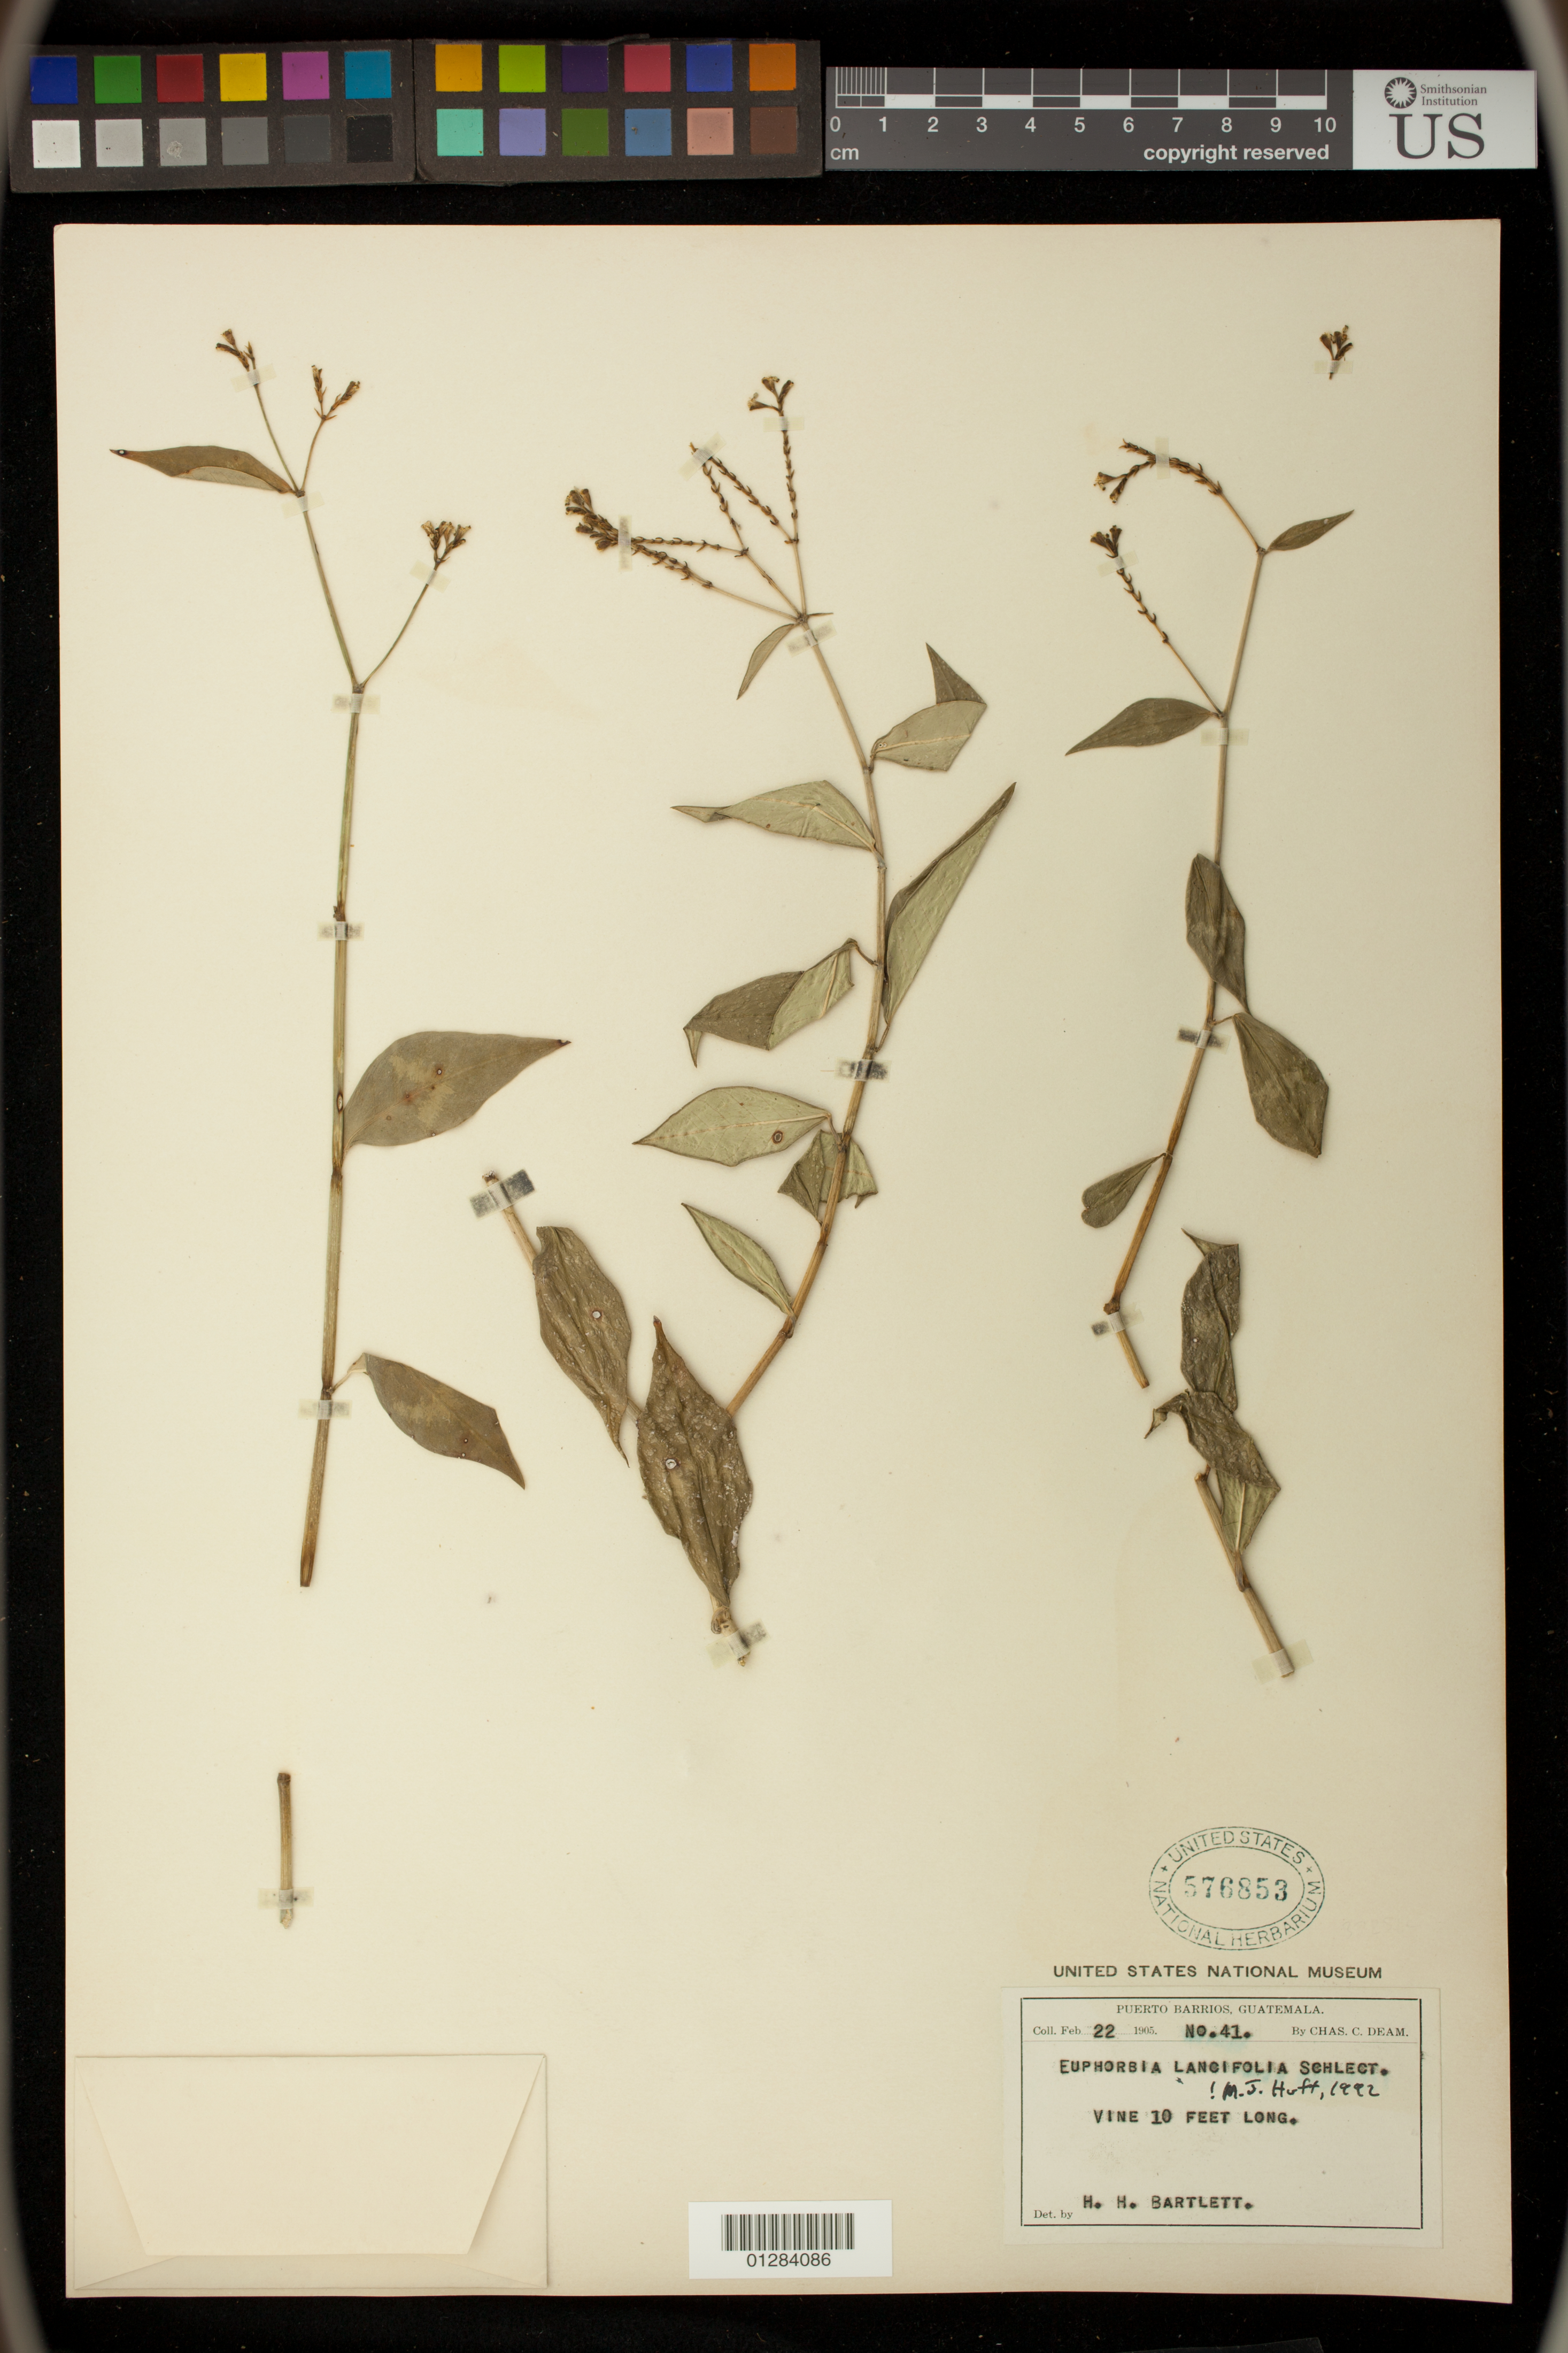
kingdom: Plantae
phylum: Tracheophyta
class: Magnoliopsida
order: Malpighiales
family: Euphorbiaceae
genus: Euphorbia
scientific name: Euphorbia lancifolia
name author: Schltdl.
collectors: C. C. Deam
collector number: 41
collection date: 1905-02-22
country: Guatemala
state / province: Izabal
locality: Puerto Barrios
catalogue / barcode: US 576853